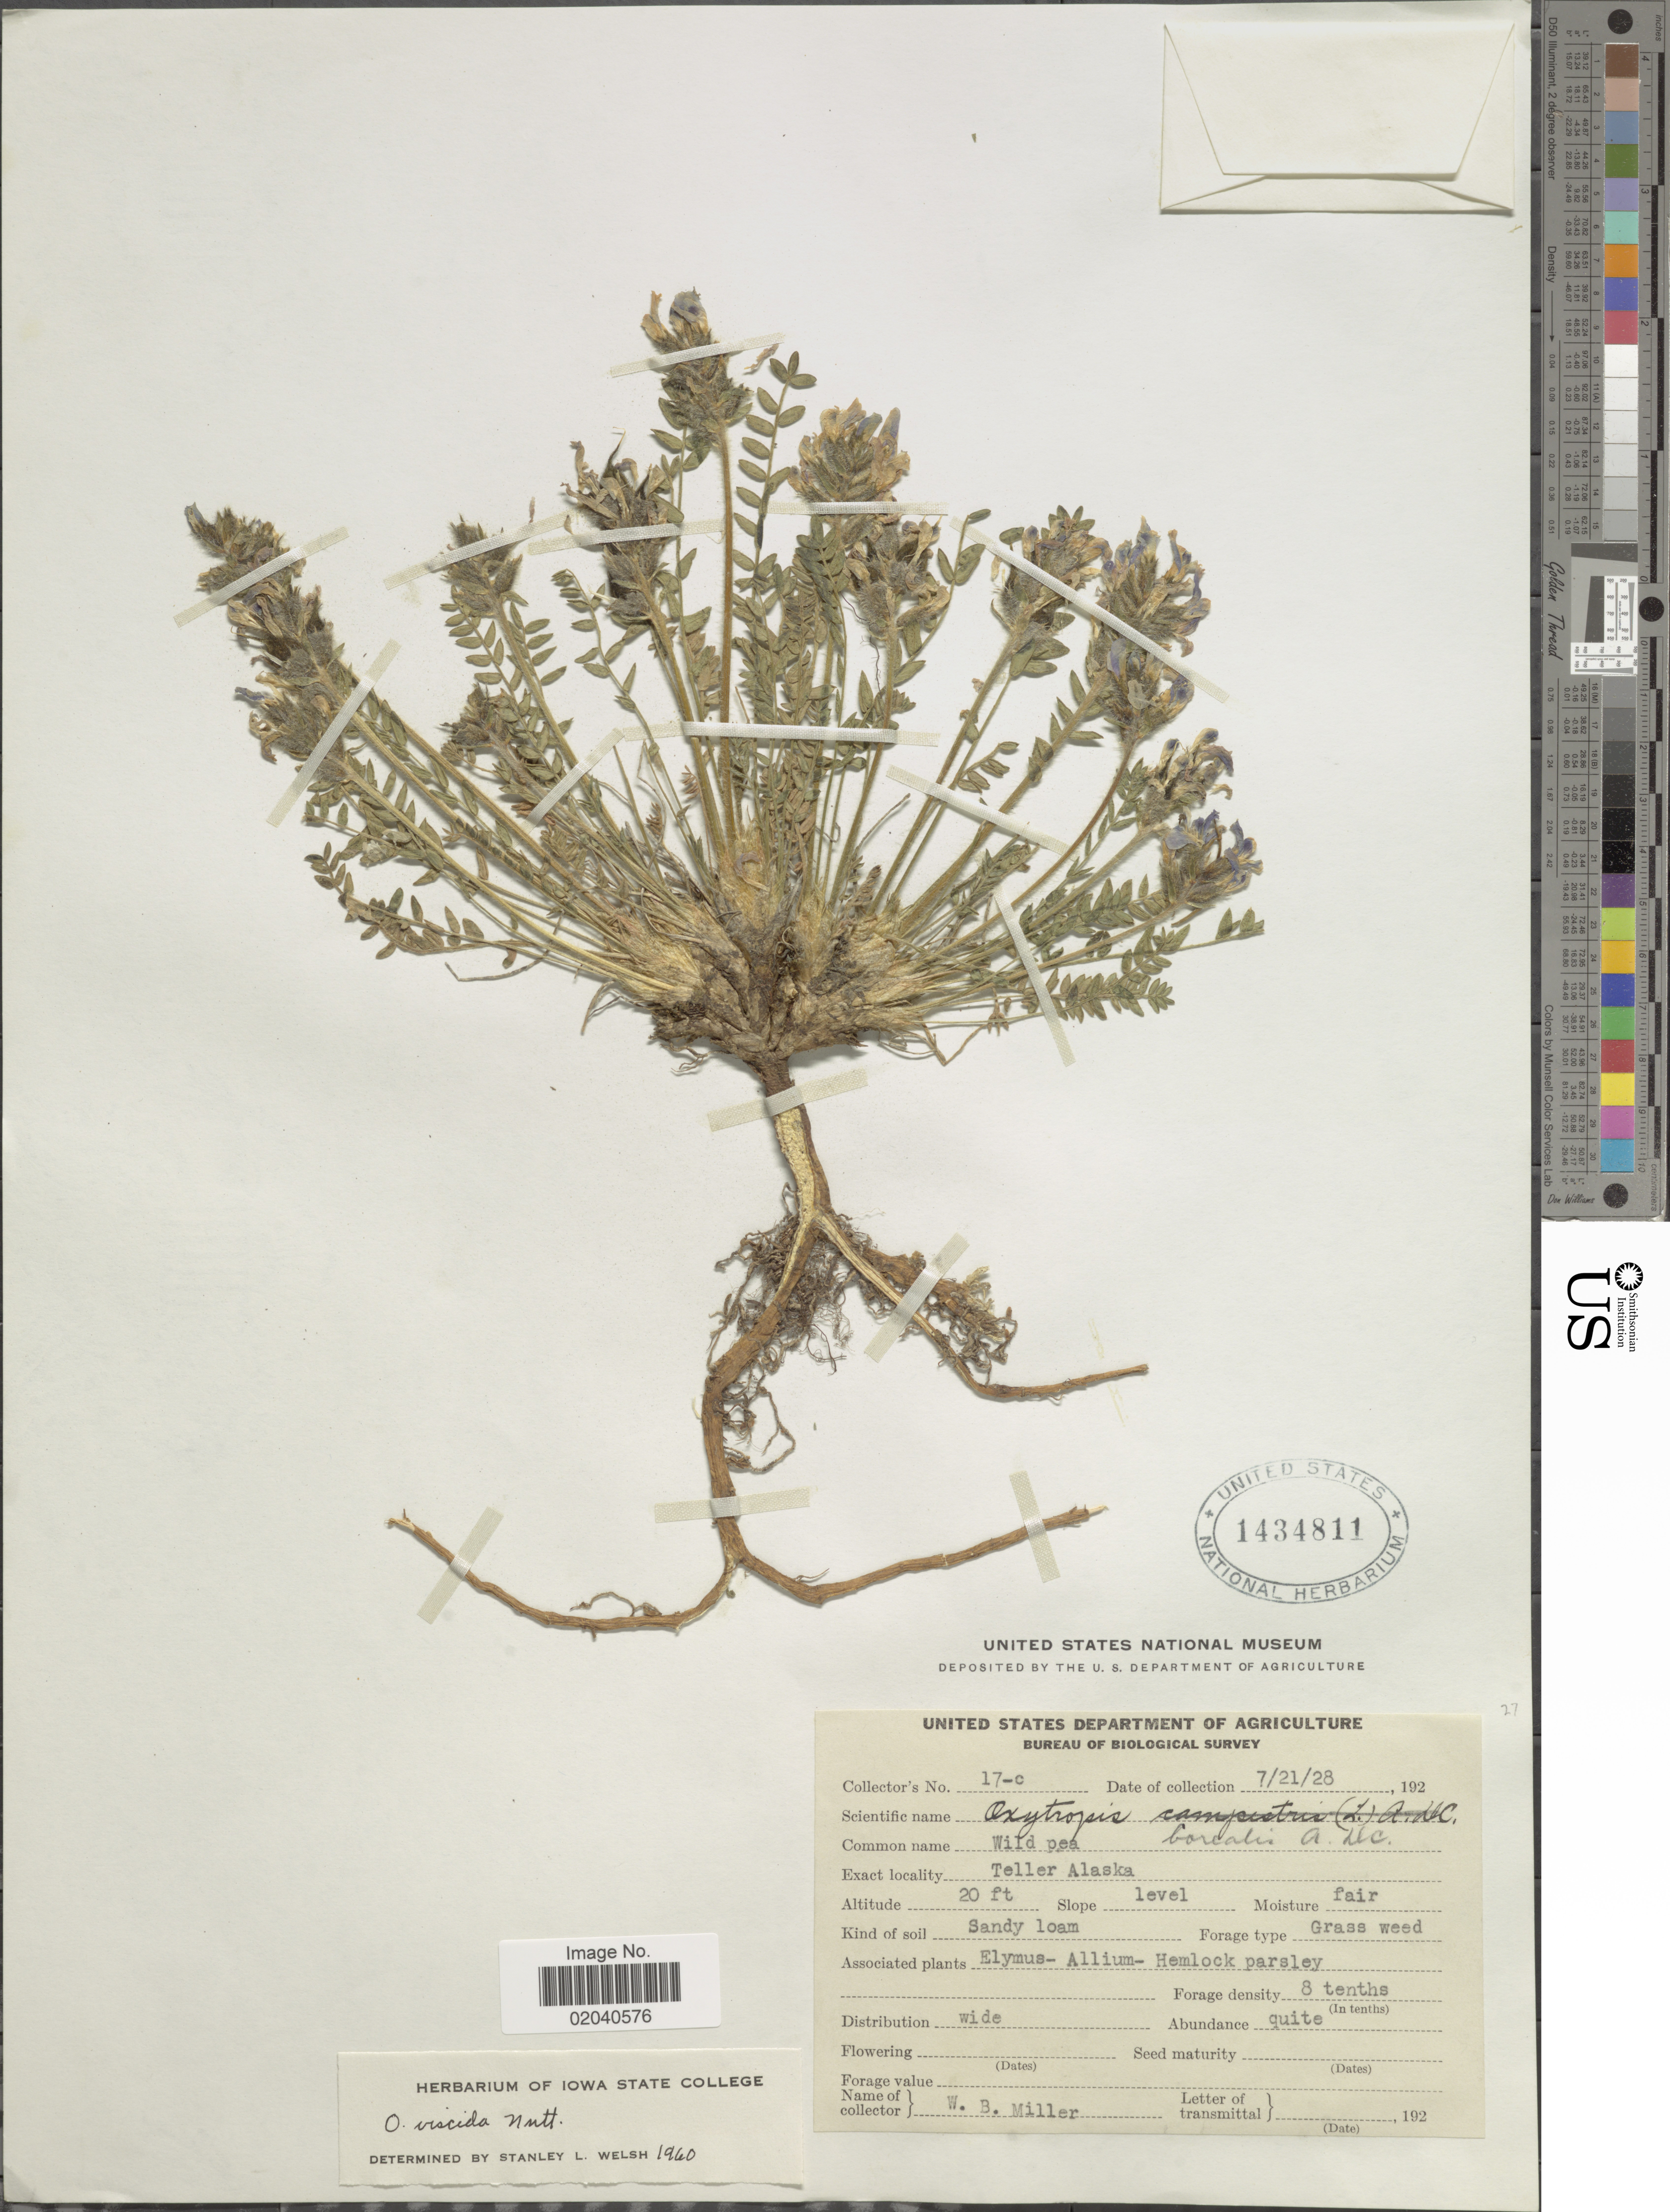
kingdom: Plantae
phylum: Tracheophyta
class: Magnoliopsida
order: Fabales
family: Fabaceae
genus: Oxytropis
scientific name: Oxytropis viscida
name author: Nutt.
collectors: W. Miller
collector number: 17c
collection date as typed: Transcribed d/m/y: 21/7/28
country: United States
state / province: Alaska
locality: Teller Alaska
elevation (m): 6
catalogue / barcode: US 1434811